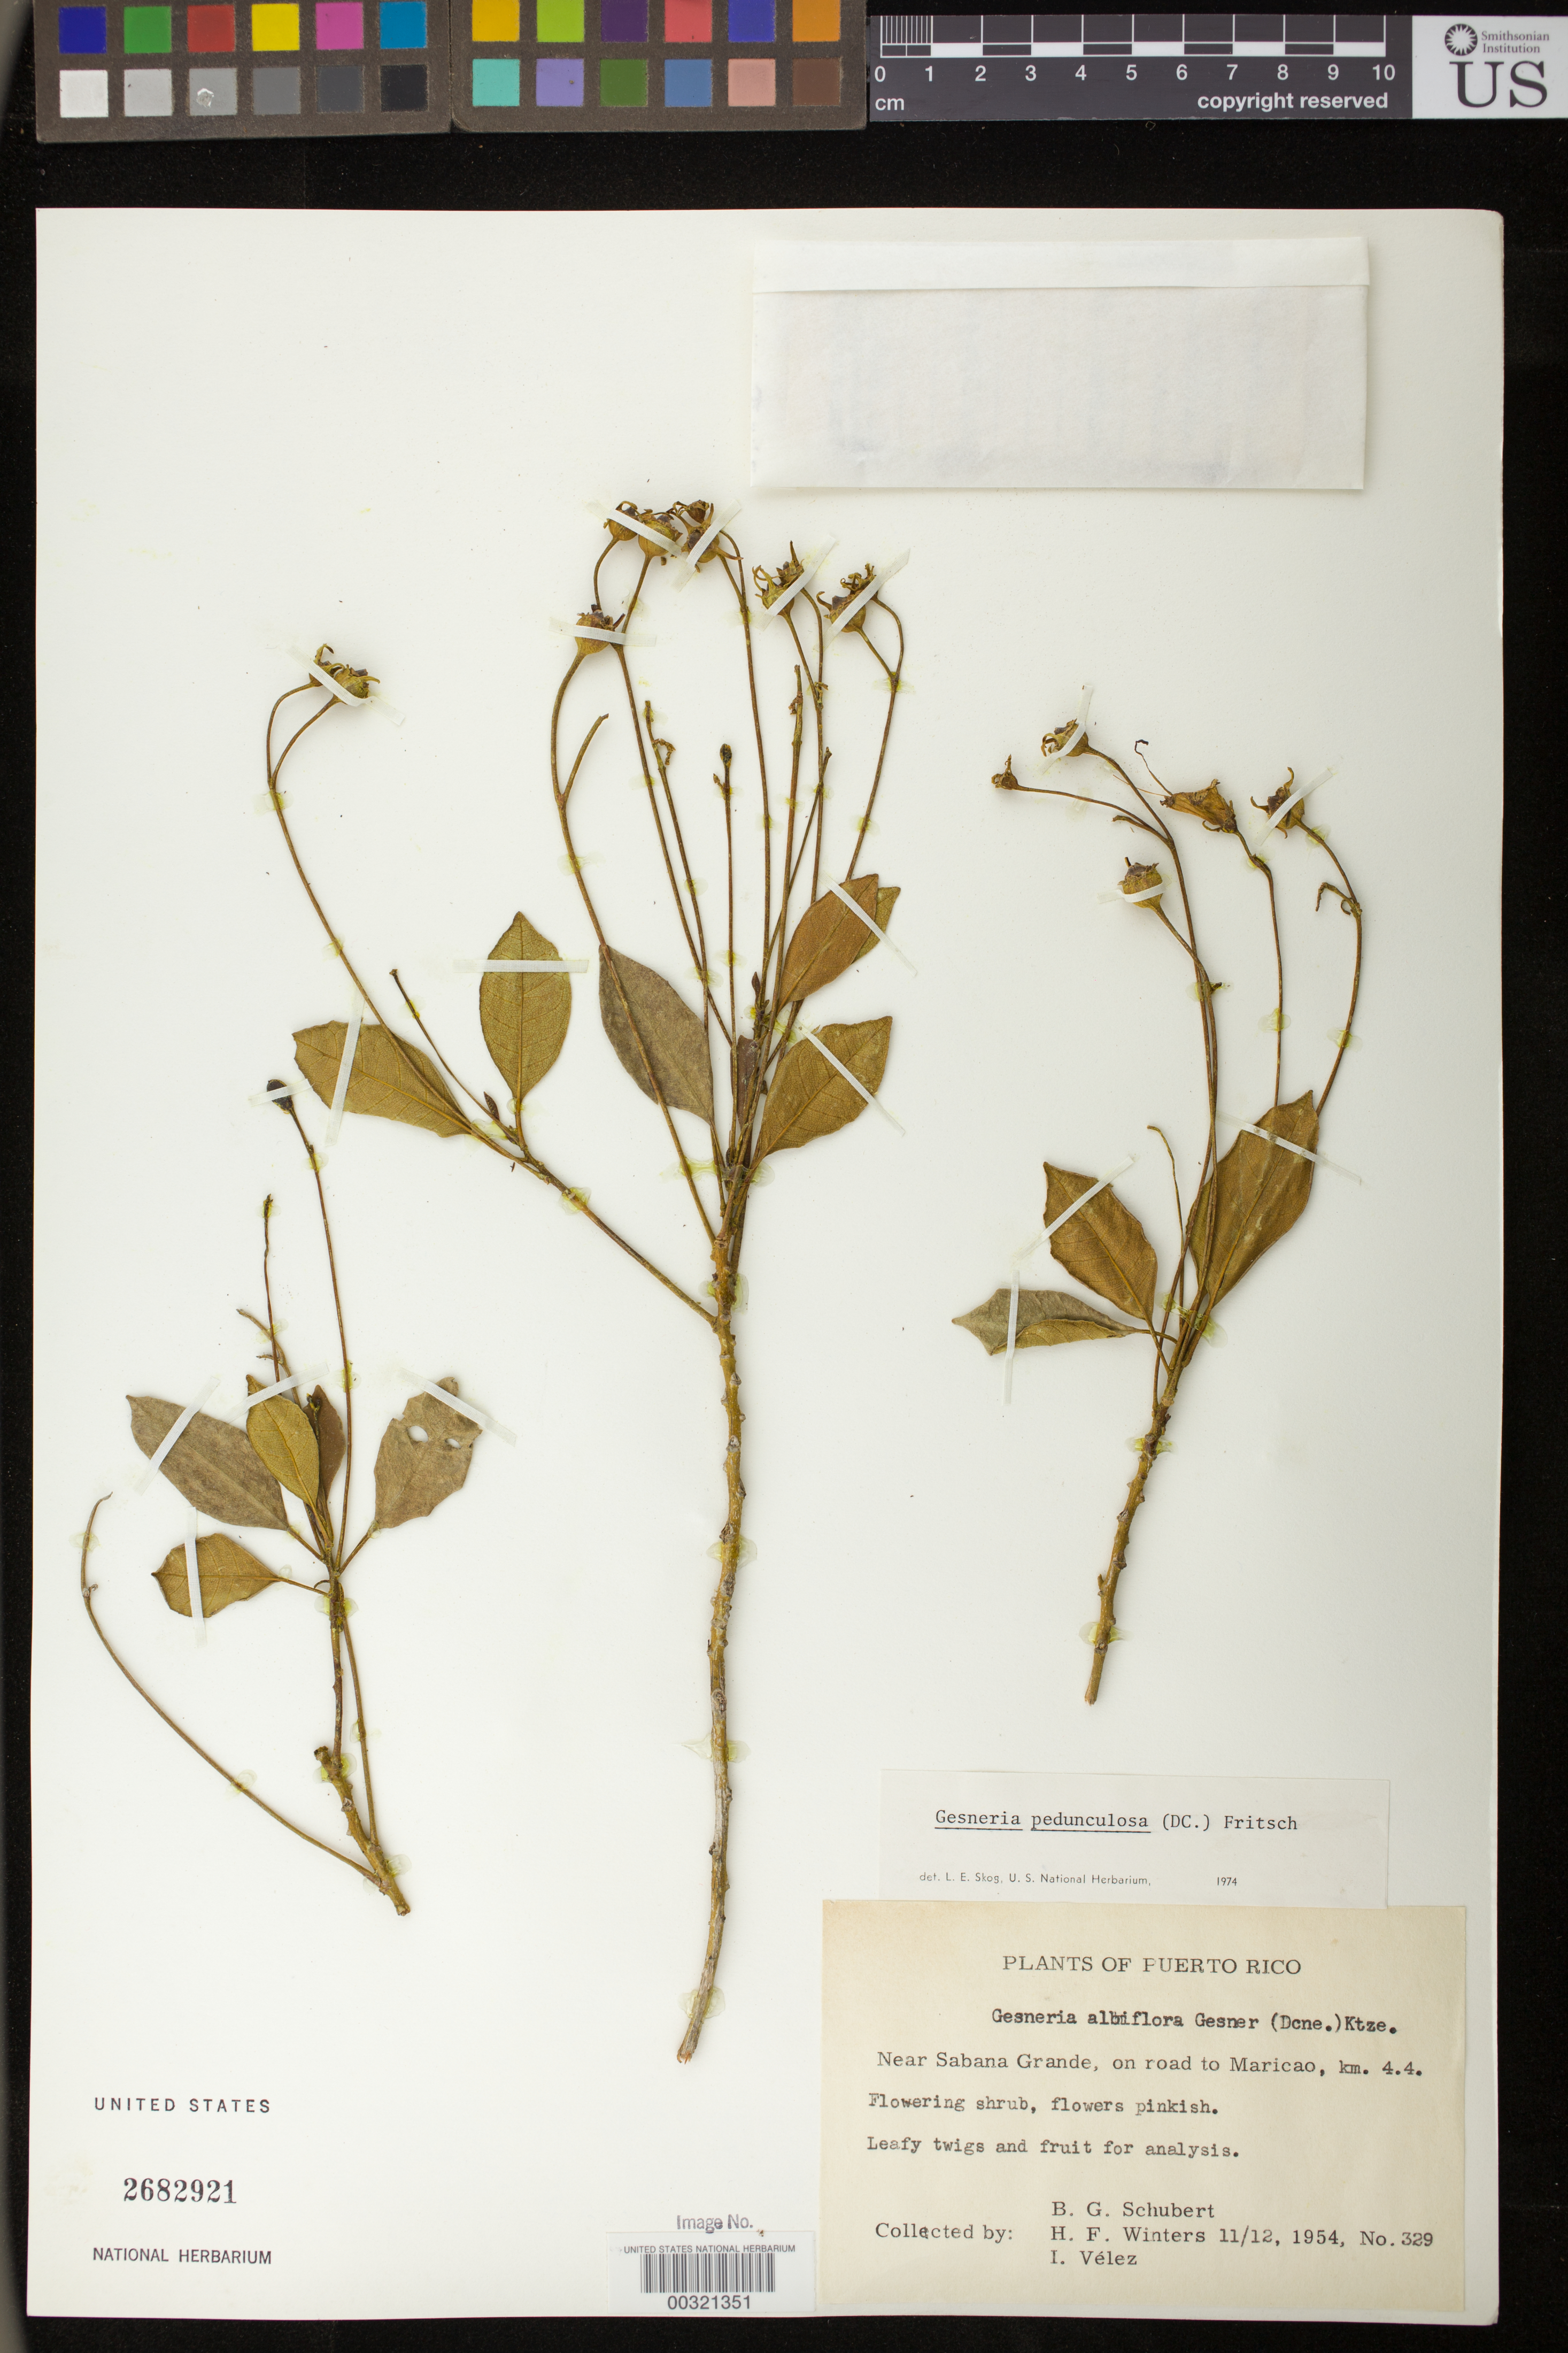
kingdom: Plantae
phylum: Tracheophyta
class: Magnoliopsida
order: Lamiales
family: Gesneriaceae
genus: Gesneria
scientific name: Gesneria pedunculosa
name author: (DC.) Fritsch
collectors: B. Schubert, H. Winters & I. Velez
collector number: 329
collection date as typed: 12 Nov 1954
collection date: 1954-11-12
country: Puerto Rico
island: Puerto Rico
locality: Near Sabana Grande, on road to Maricao, km 4.4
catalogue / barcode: US 2682921